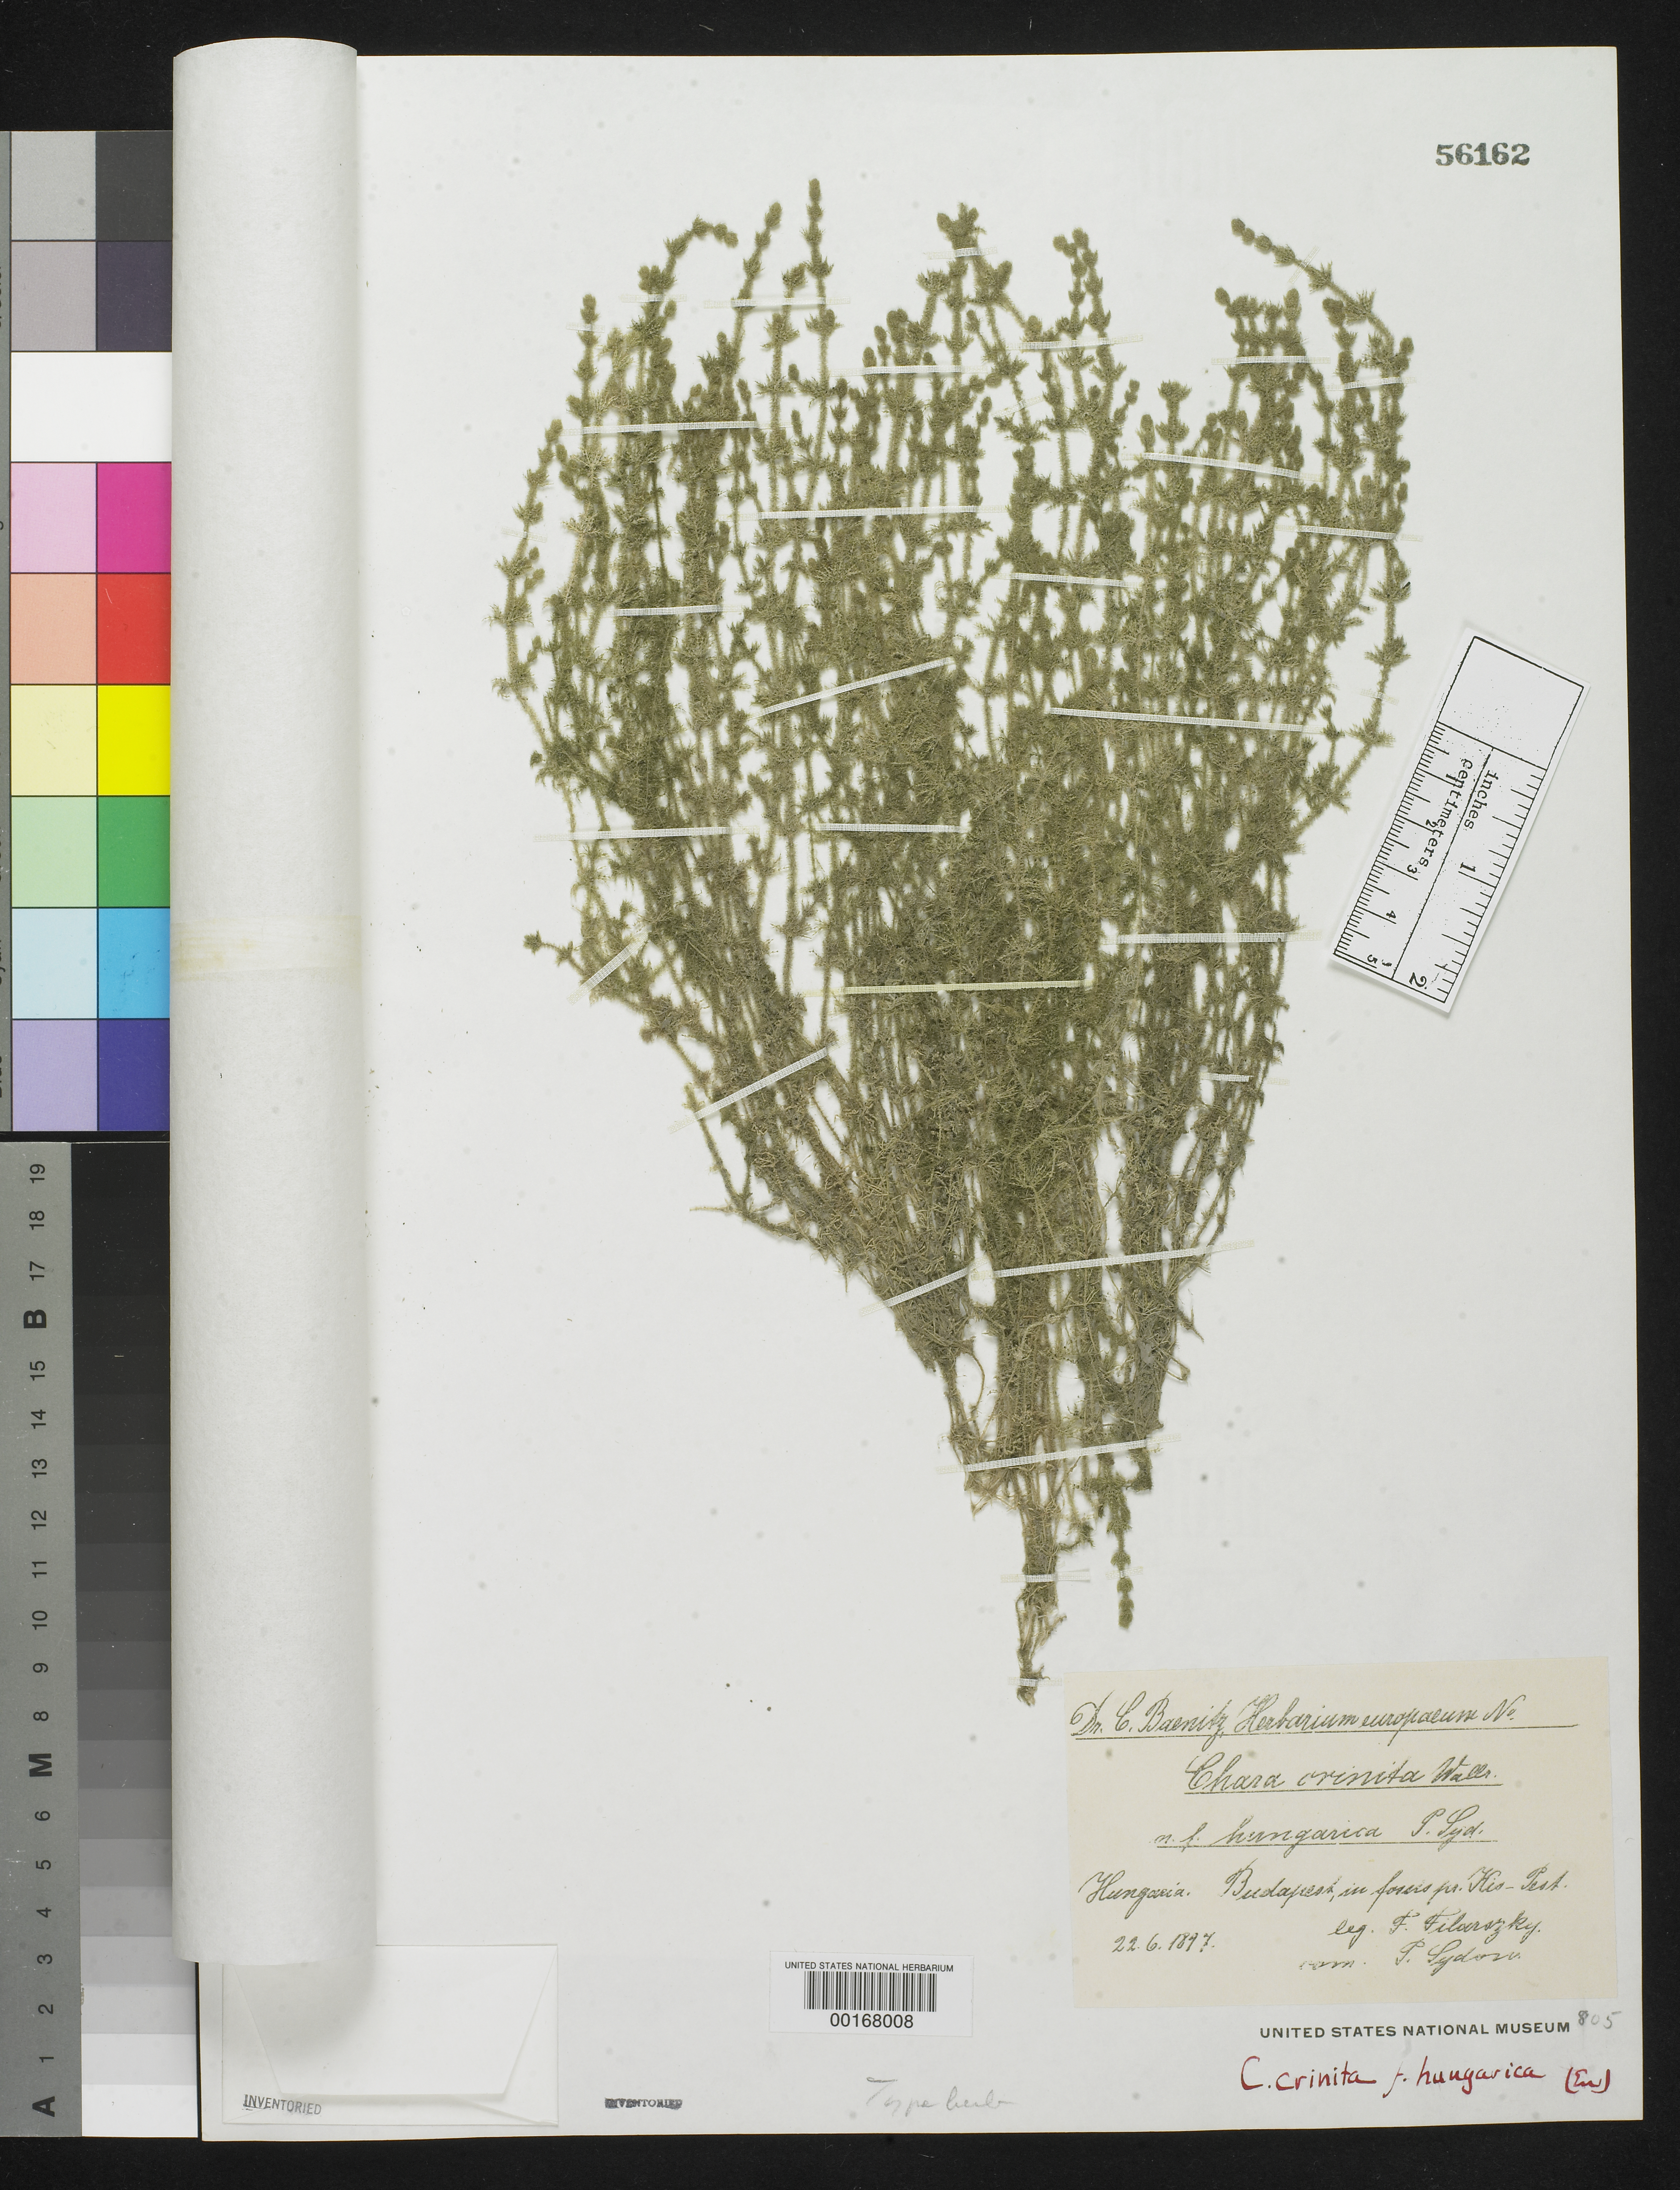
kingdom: Plantae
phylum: Charophyta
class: Charophyceae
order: Charales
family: Characeae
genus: Chara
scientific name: Chara crinita f. hungarica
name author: P. Sydow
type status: Isotype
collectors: F. Filarszky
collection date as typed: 22 Jun 1897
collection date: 1897-06-22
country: Hungary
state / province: Budapest, Capital District of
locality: Budapest, near Kispest (Kis-pest).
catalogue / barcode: US 56162